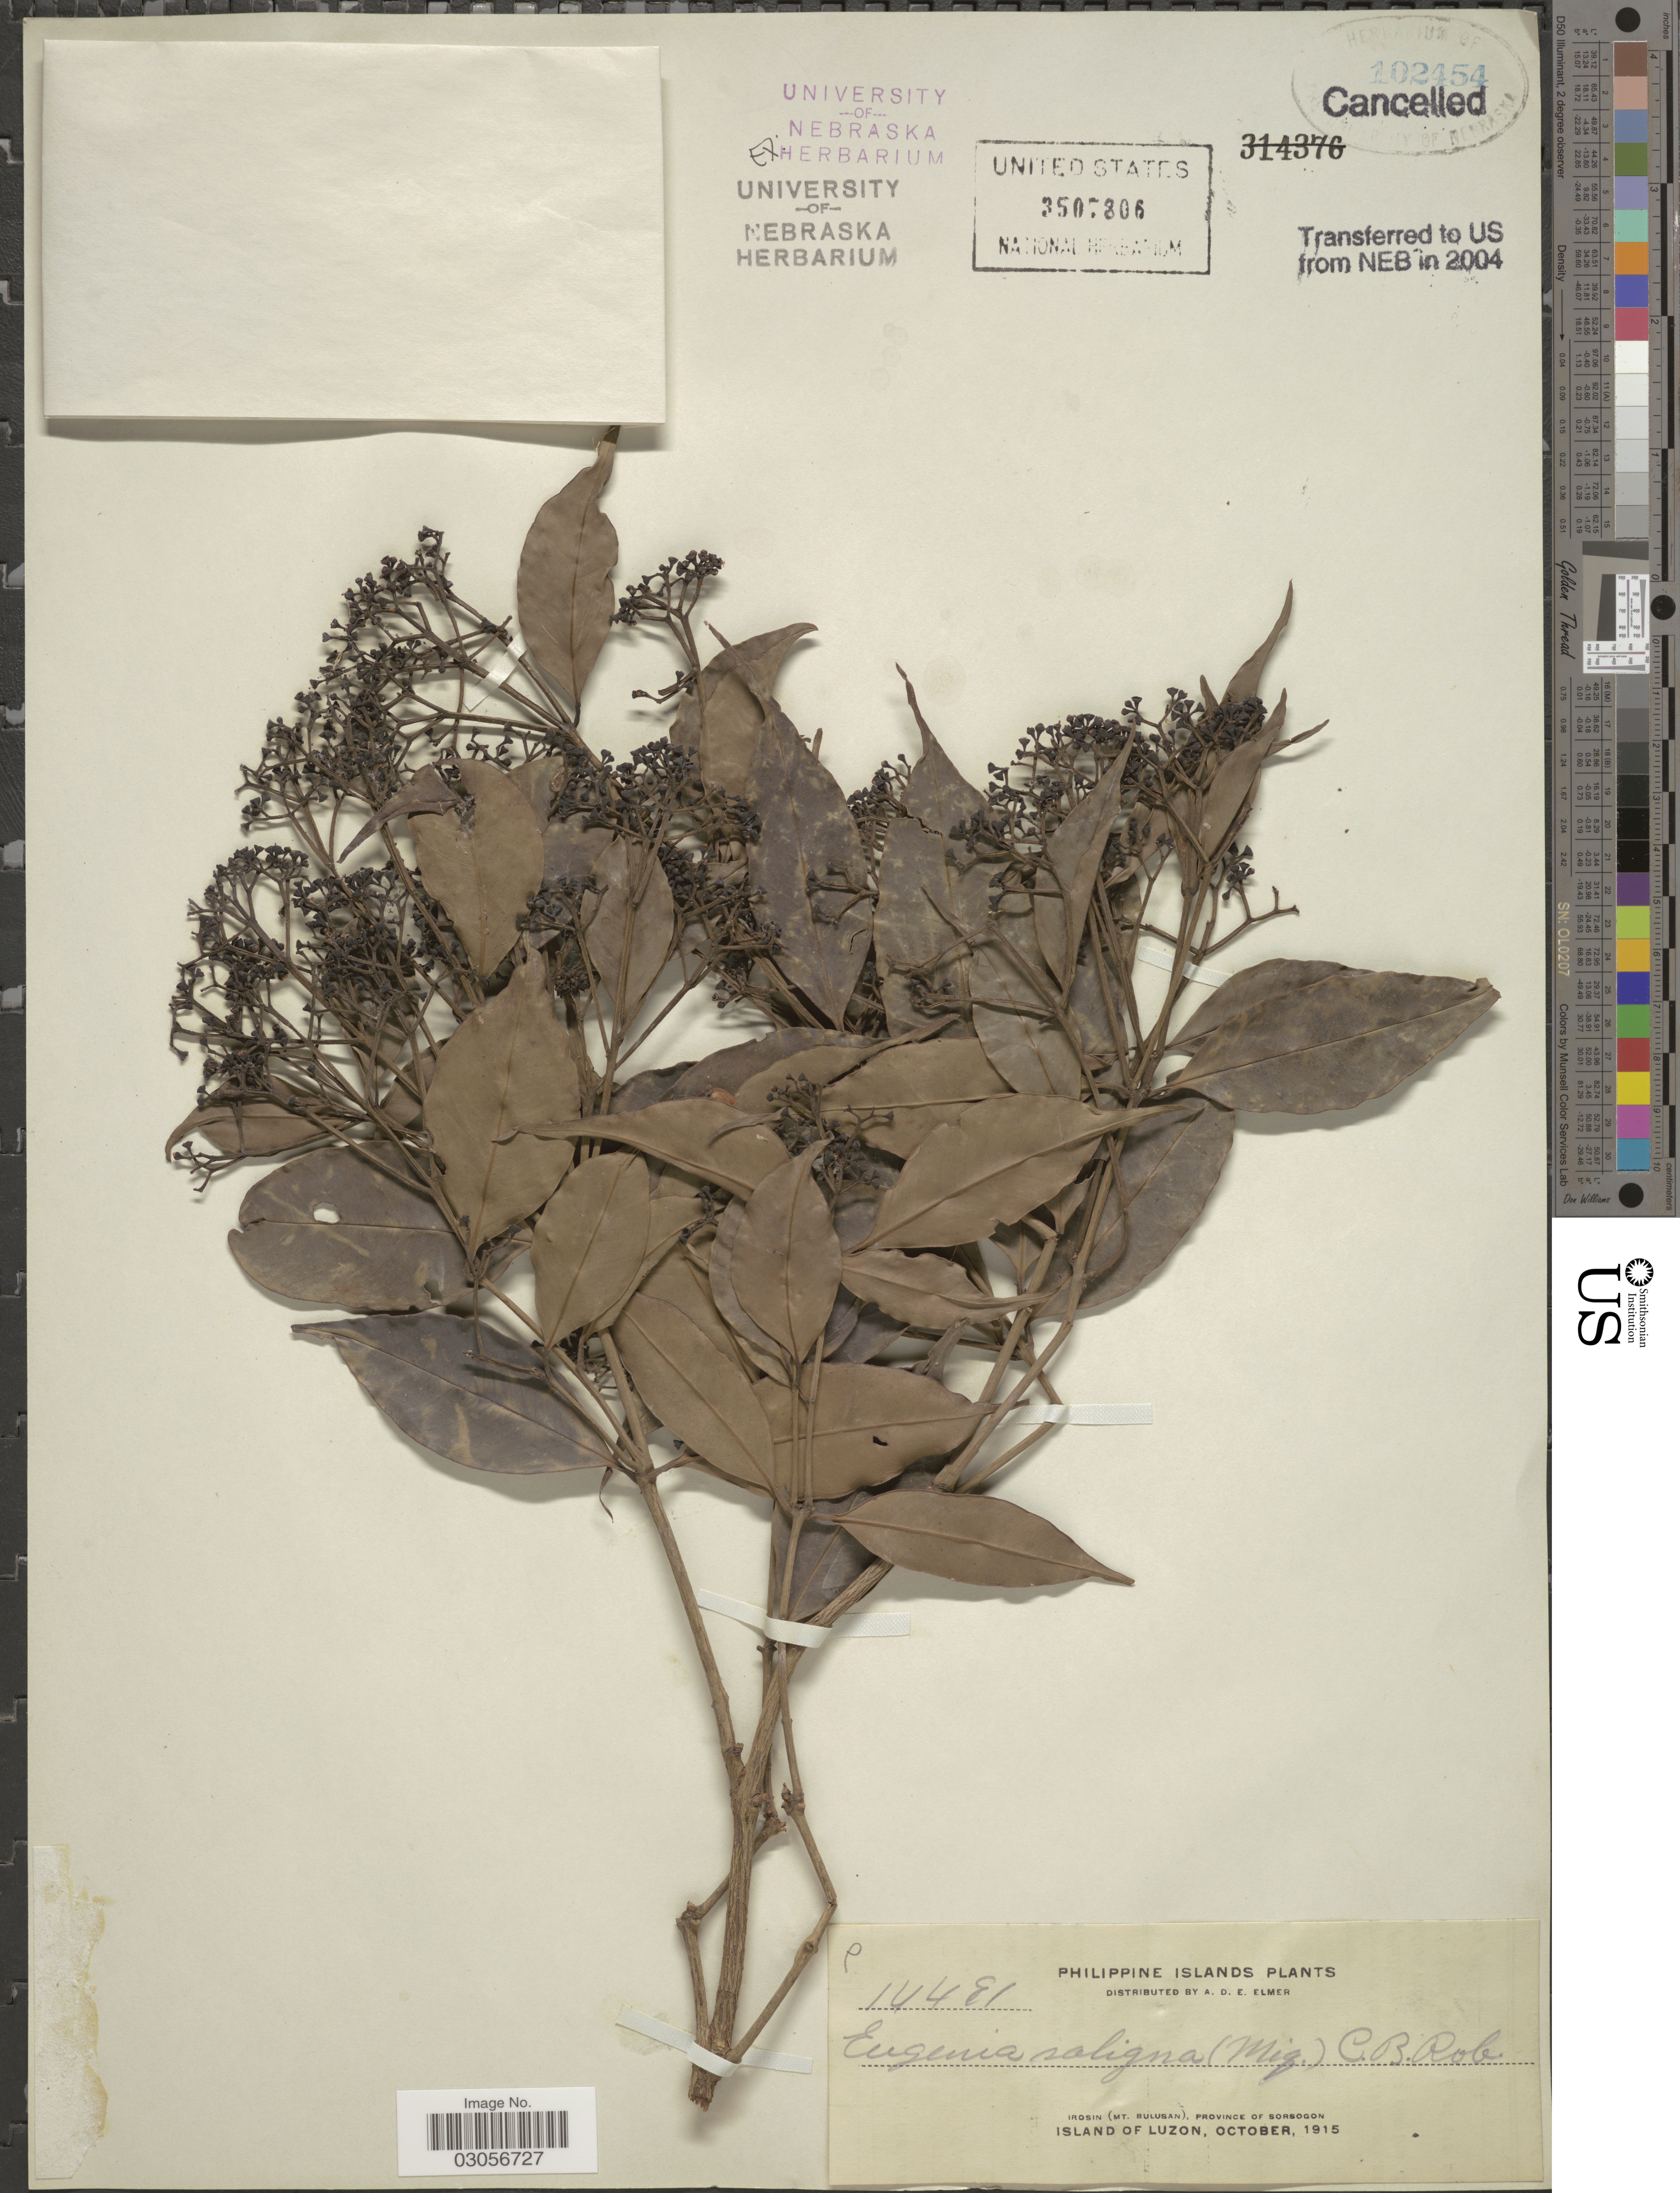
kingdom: Plantae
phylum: Tracheophyta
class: Magnoliopsida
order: Myrtales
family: Myrtaceae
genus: Syzygium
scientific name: Syzygium acuminatissimum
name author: (Blume) DC.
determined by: Strong, Mark T., (BOT), Smithsonian Institution - National Museum of Natural History (UNITED STATES)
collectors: A. D. E. Elmer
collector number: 14481*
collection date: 1915-10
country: Philippines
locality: Philippine Islands. Irosin (Mt. Bulusan), Province of Sorsogon. Island of Luzon.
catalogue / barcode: US 3507806